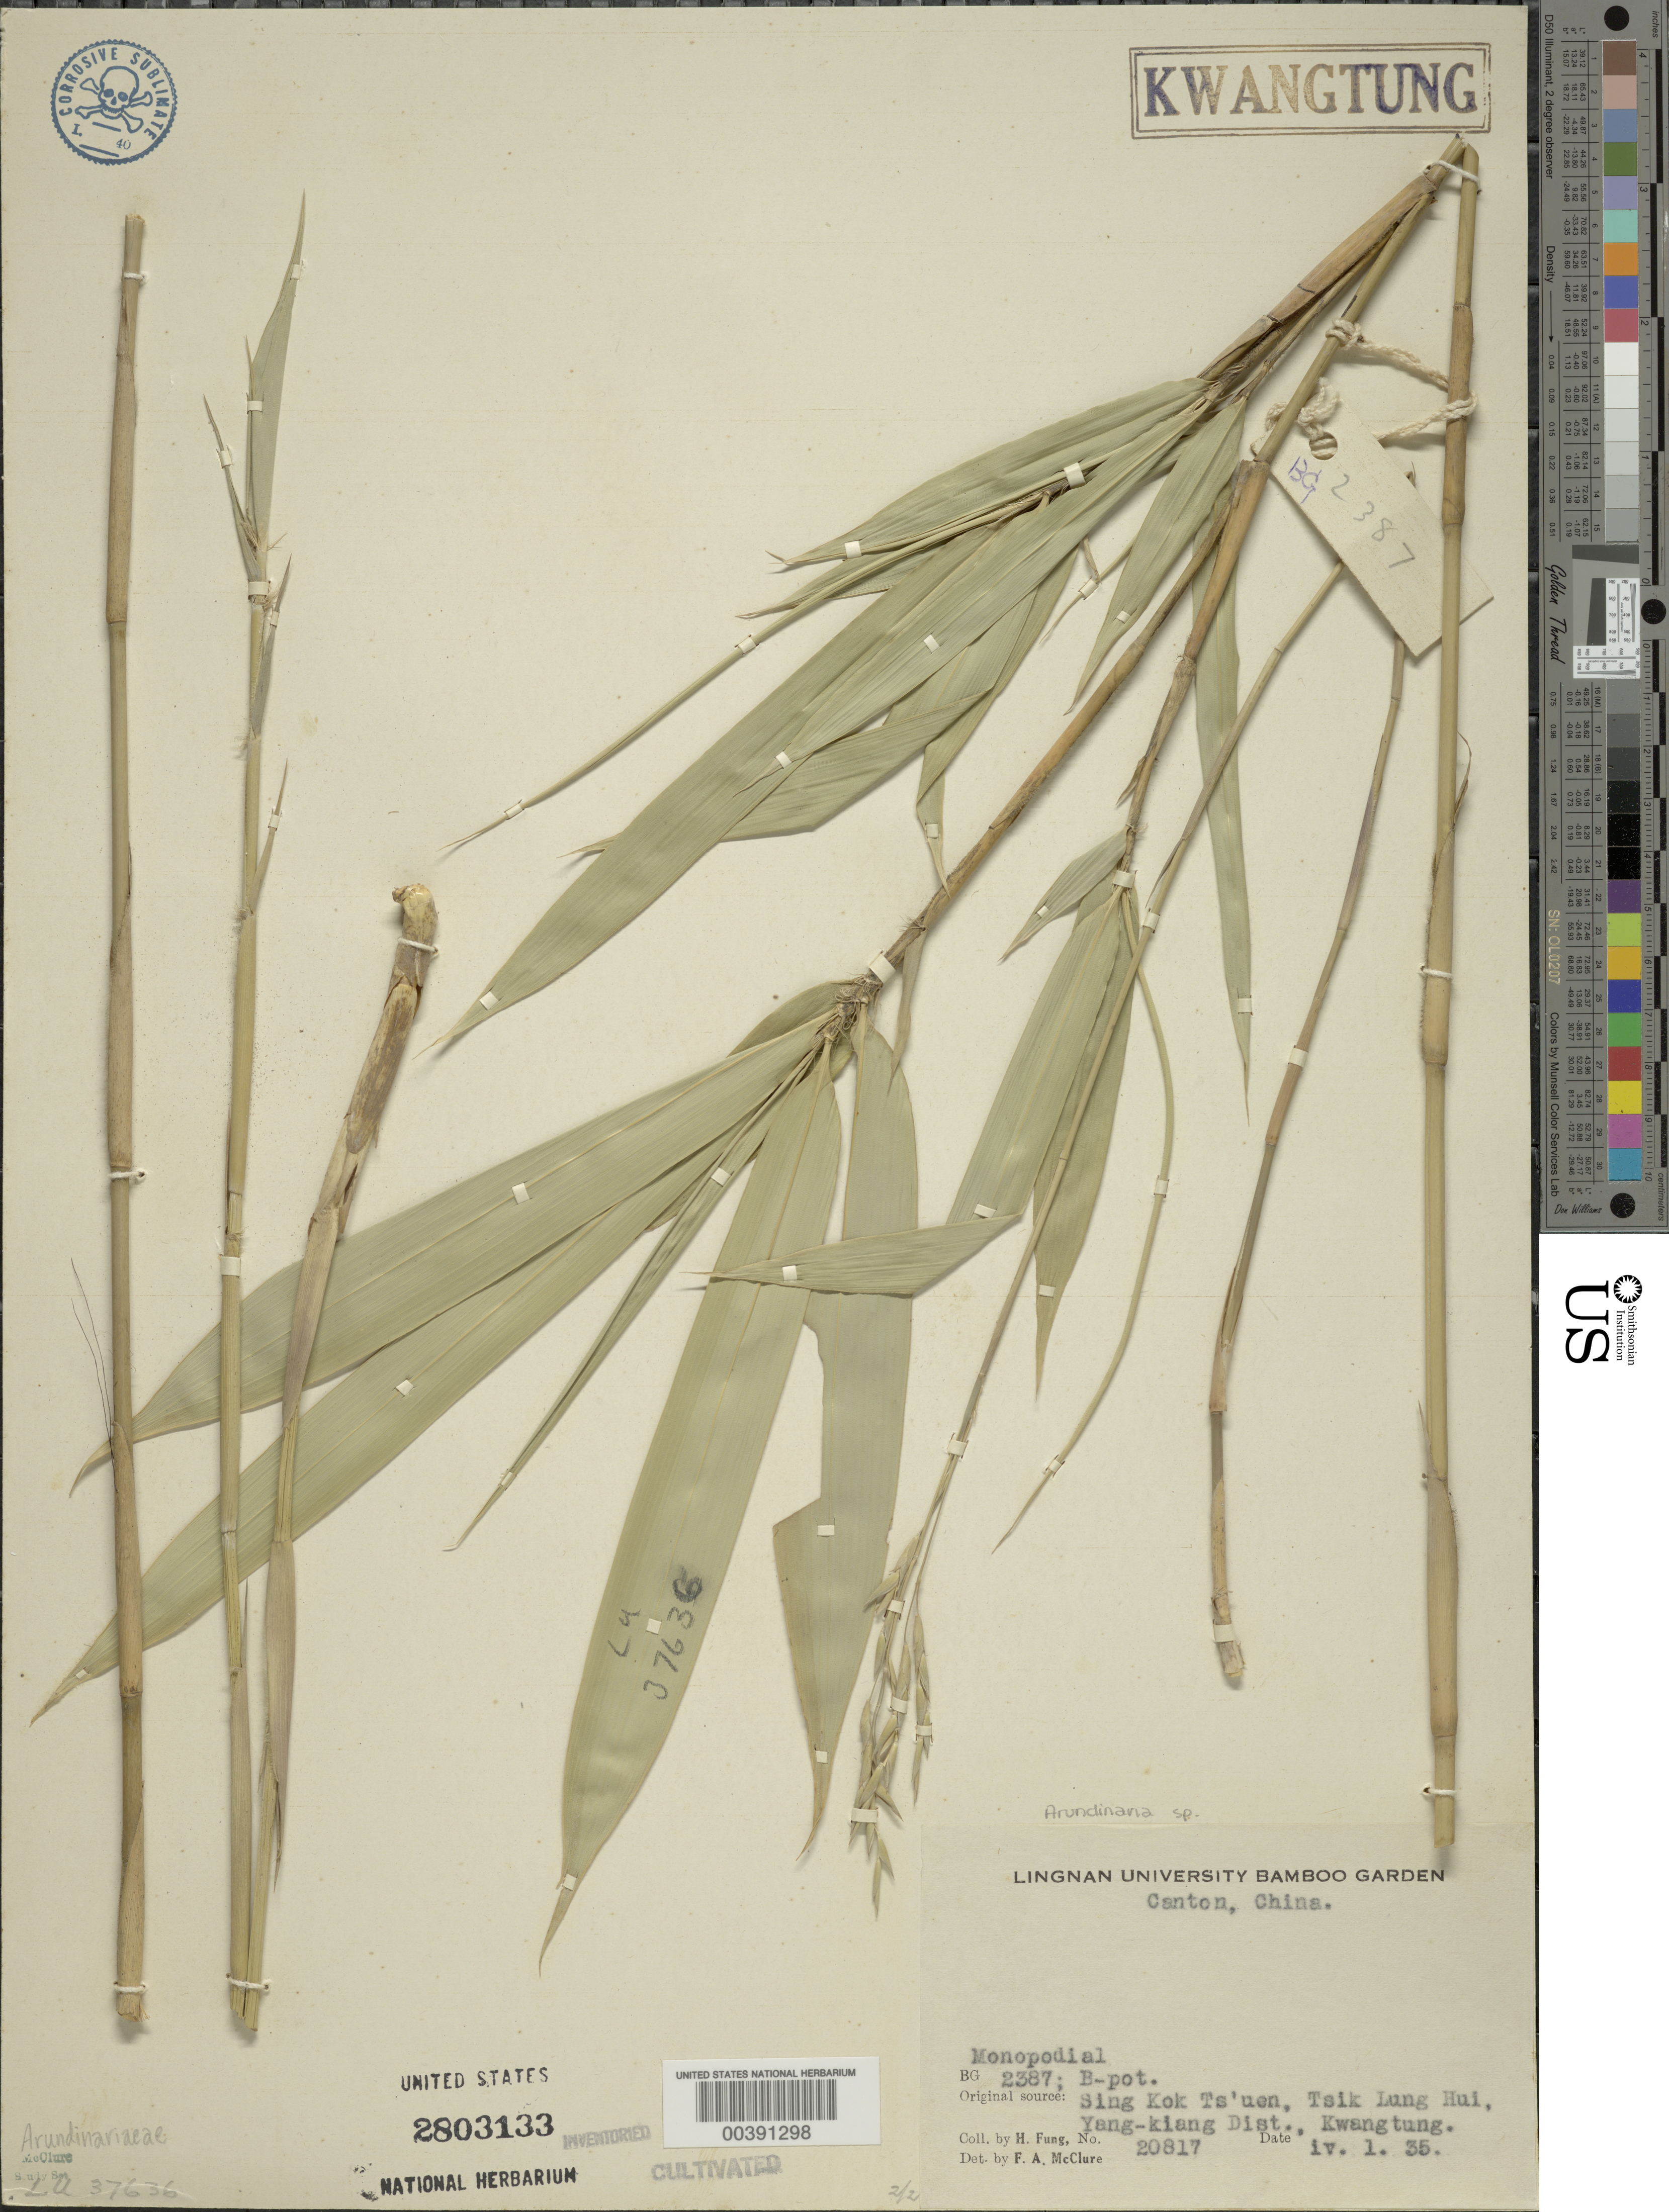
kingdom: Plantae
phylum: Tracheophyta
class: Liliopsida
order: Poales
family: Poaceae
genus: Arundinaria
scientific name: Arundinaria sp.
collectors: H. L. Fung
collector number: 20817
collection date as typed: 01 Apr 1935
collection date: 1935-04-01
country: China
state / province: Guangdong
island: Honam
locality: Lingnan univ. bg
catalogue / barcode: US 2803133